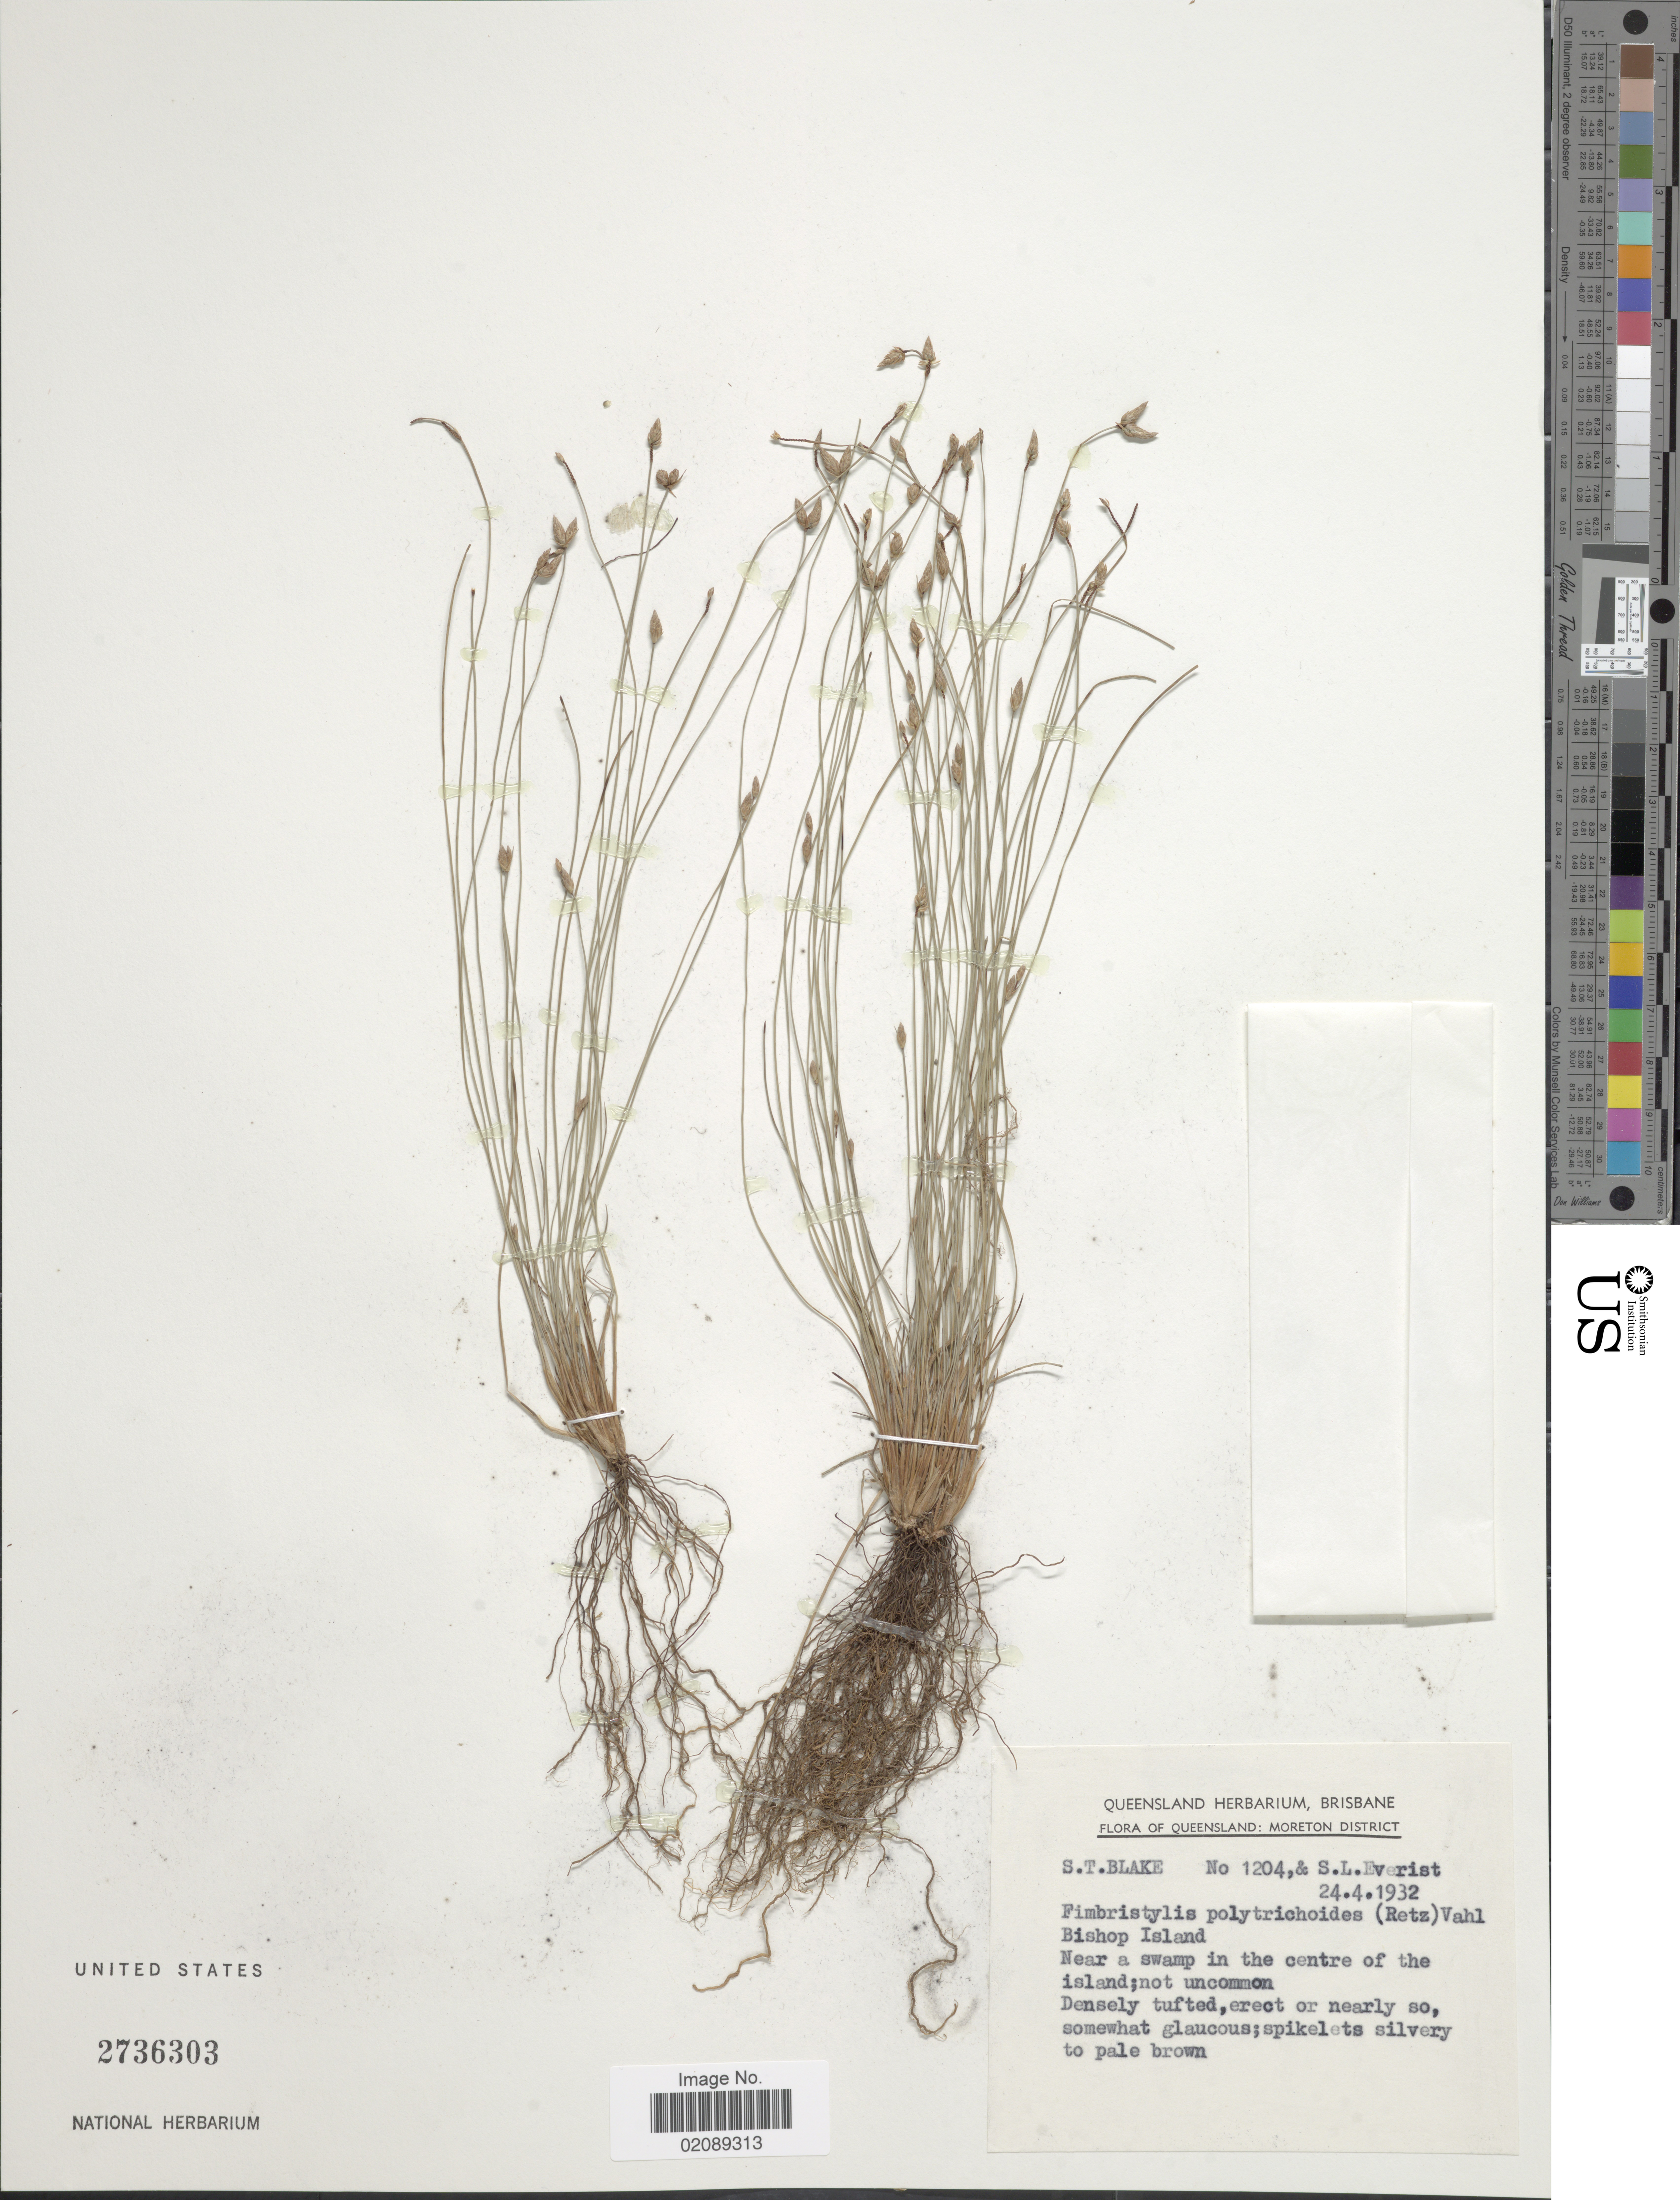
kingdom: Plantae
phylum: Tracheophyta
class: Liliopsida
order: Poales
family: Cyperaceae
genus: Fimbristylis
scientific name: Fimbristylis polytrichoides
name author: (Retz.) Vahl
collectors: S. T. Blake & S. Everist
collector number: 1204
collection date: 1932-04-24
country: Australia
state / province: Queensland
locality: Moreton District. Bishop Island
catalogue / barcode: US 2736303